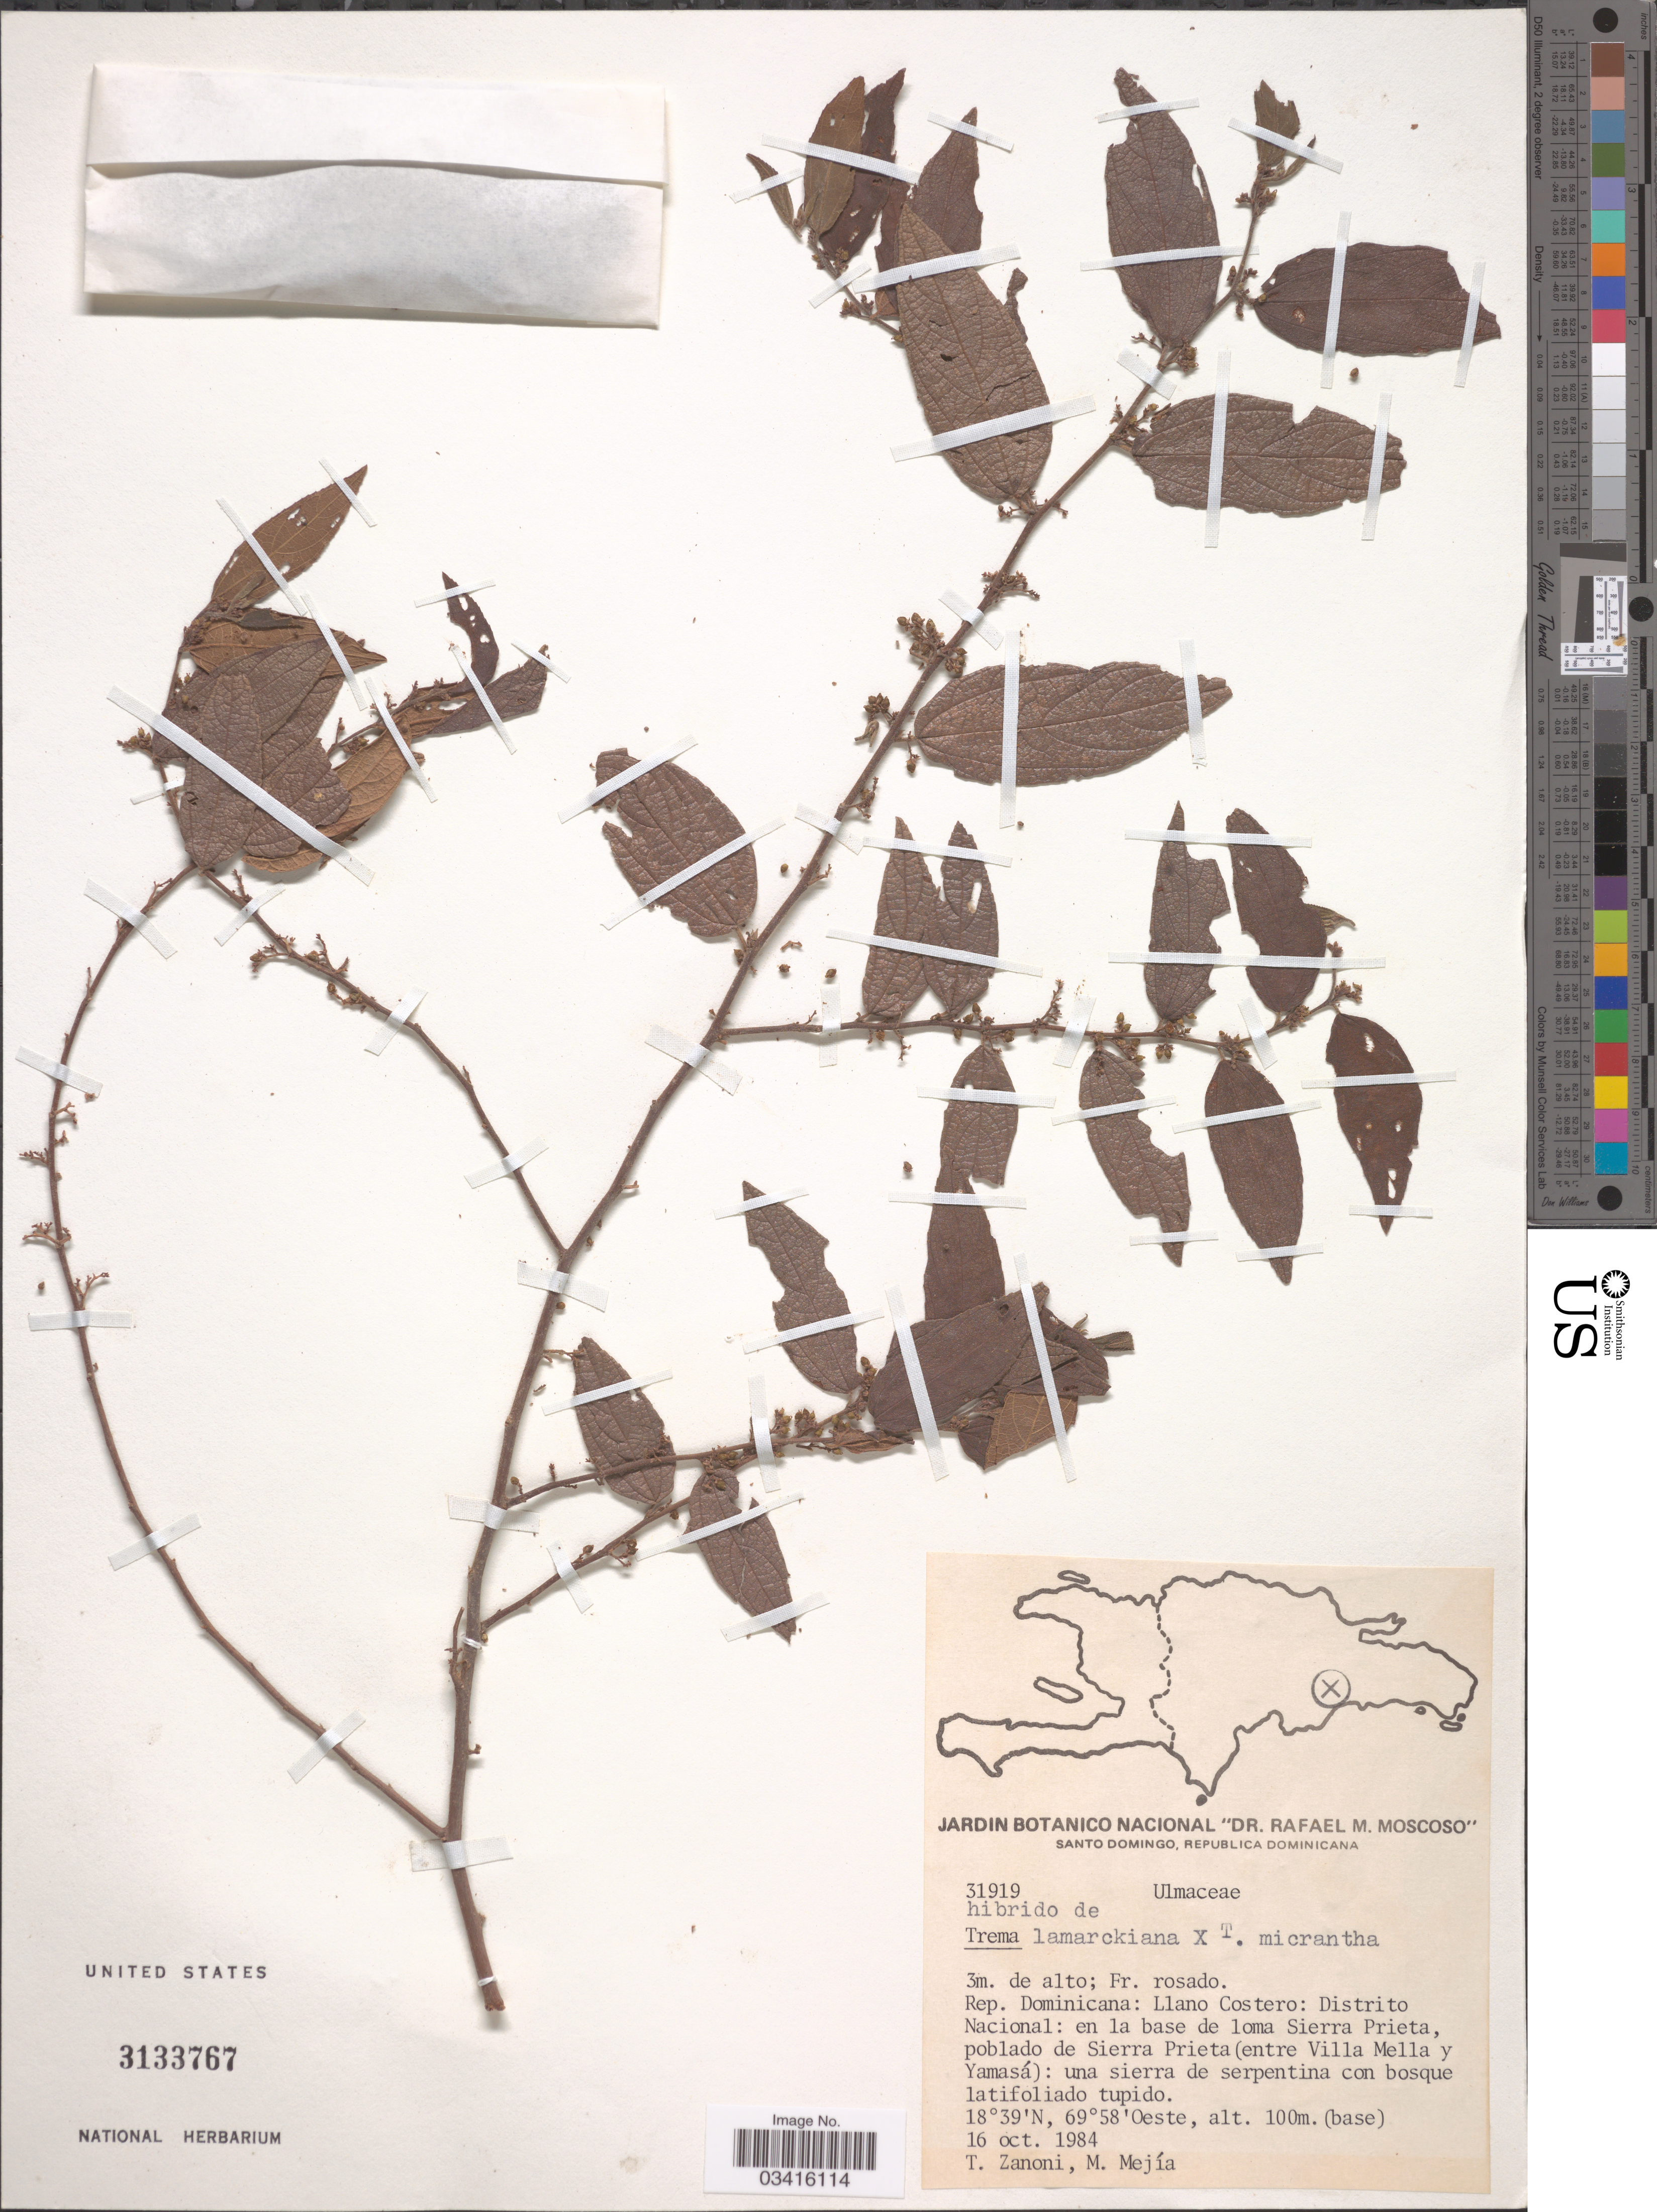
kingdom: Plantae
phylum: Tracheophyta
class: Magnoliopsida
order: Rosales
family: Cannabaceae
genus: Trema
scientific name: Trema lamarckianum x T. micranthum (L.) Blume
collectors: T. Zanoni & M. Mejia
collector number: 31919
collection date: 1984-10-16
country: Dominican Republic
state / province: Distrito Nacional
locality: Llano Costero: en la base de loma Sierra Prieta, poblado de Sierra Prieta (entre Villa Mella y Yamasá).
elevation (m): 100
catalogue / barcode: US 3133767